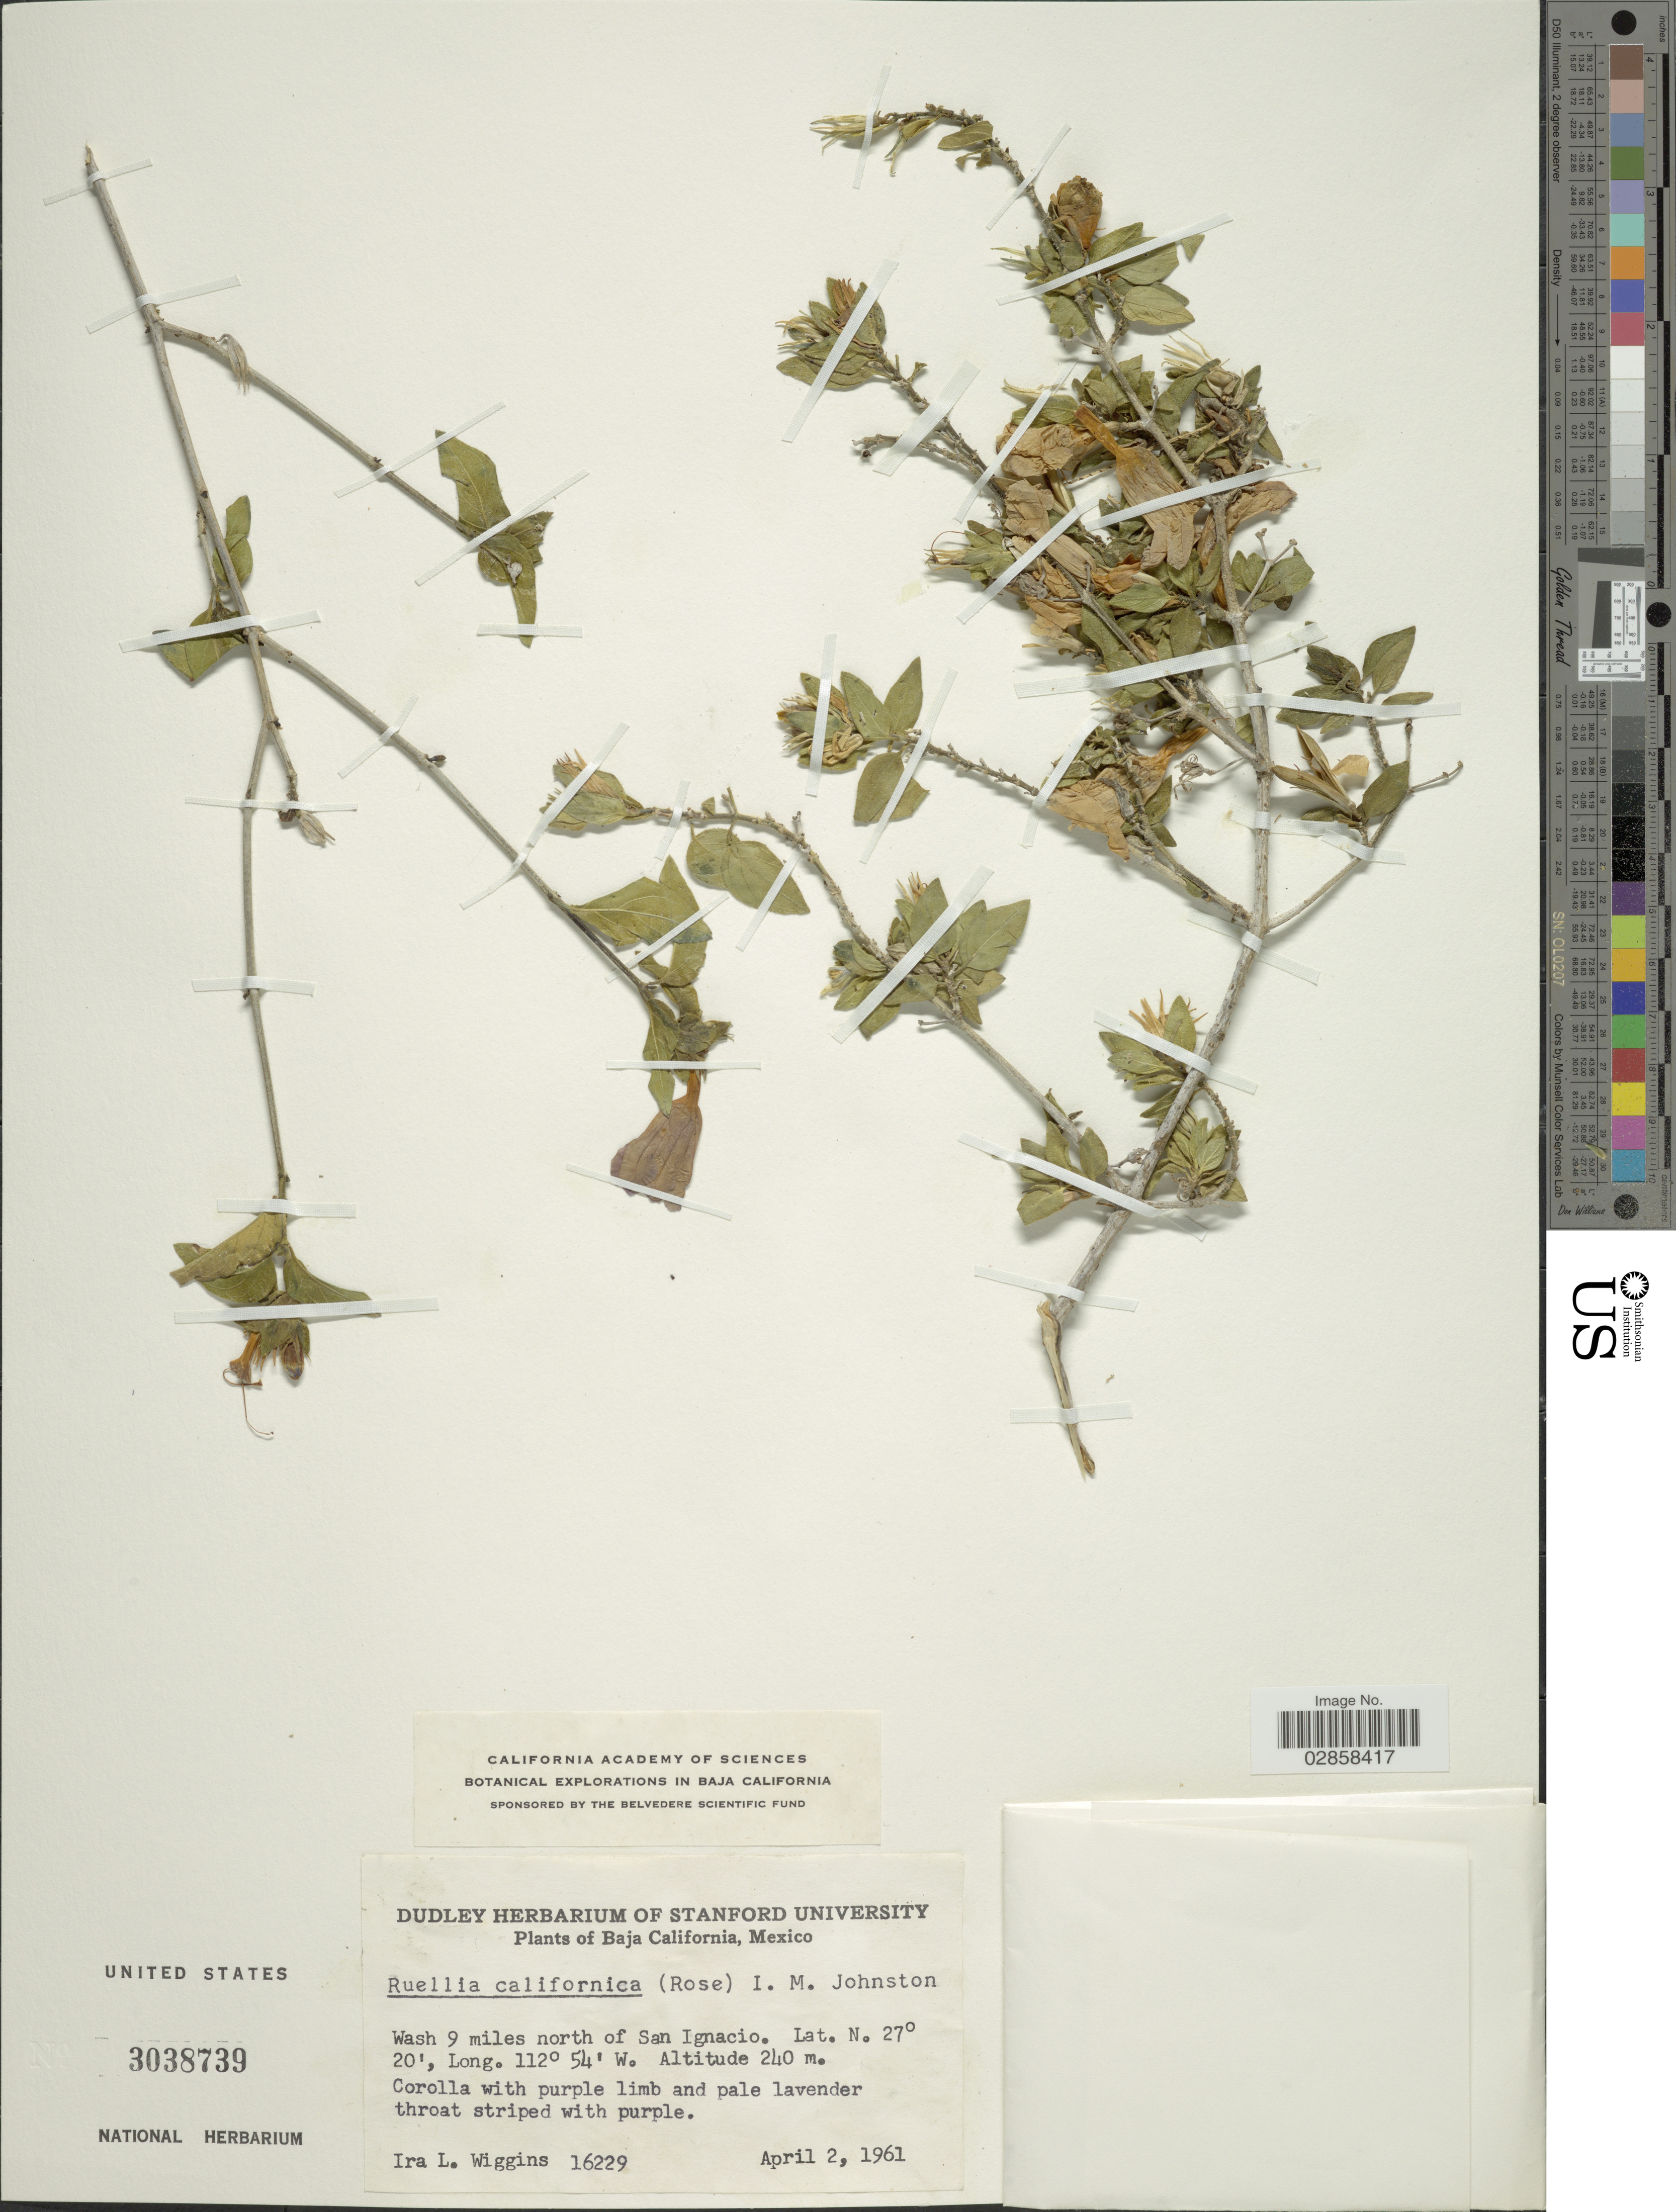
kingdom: Plantae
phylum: Tracheophyta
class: Magnoliopsida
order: Lamiales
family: Acanthaceae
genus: Ruellia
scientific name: Ruellia californica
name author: (Rose) I.M. Johnst.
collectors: I. L. Wiggins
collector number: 16229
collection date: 1961-04-02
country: Mexico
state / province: Baja California Sur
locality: Wash 9 miles north of San Ignacio.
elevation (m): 240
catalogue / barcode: US 3038739